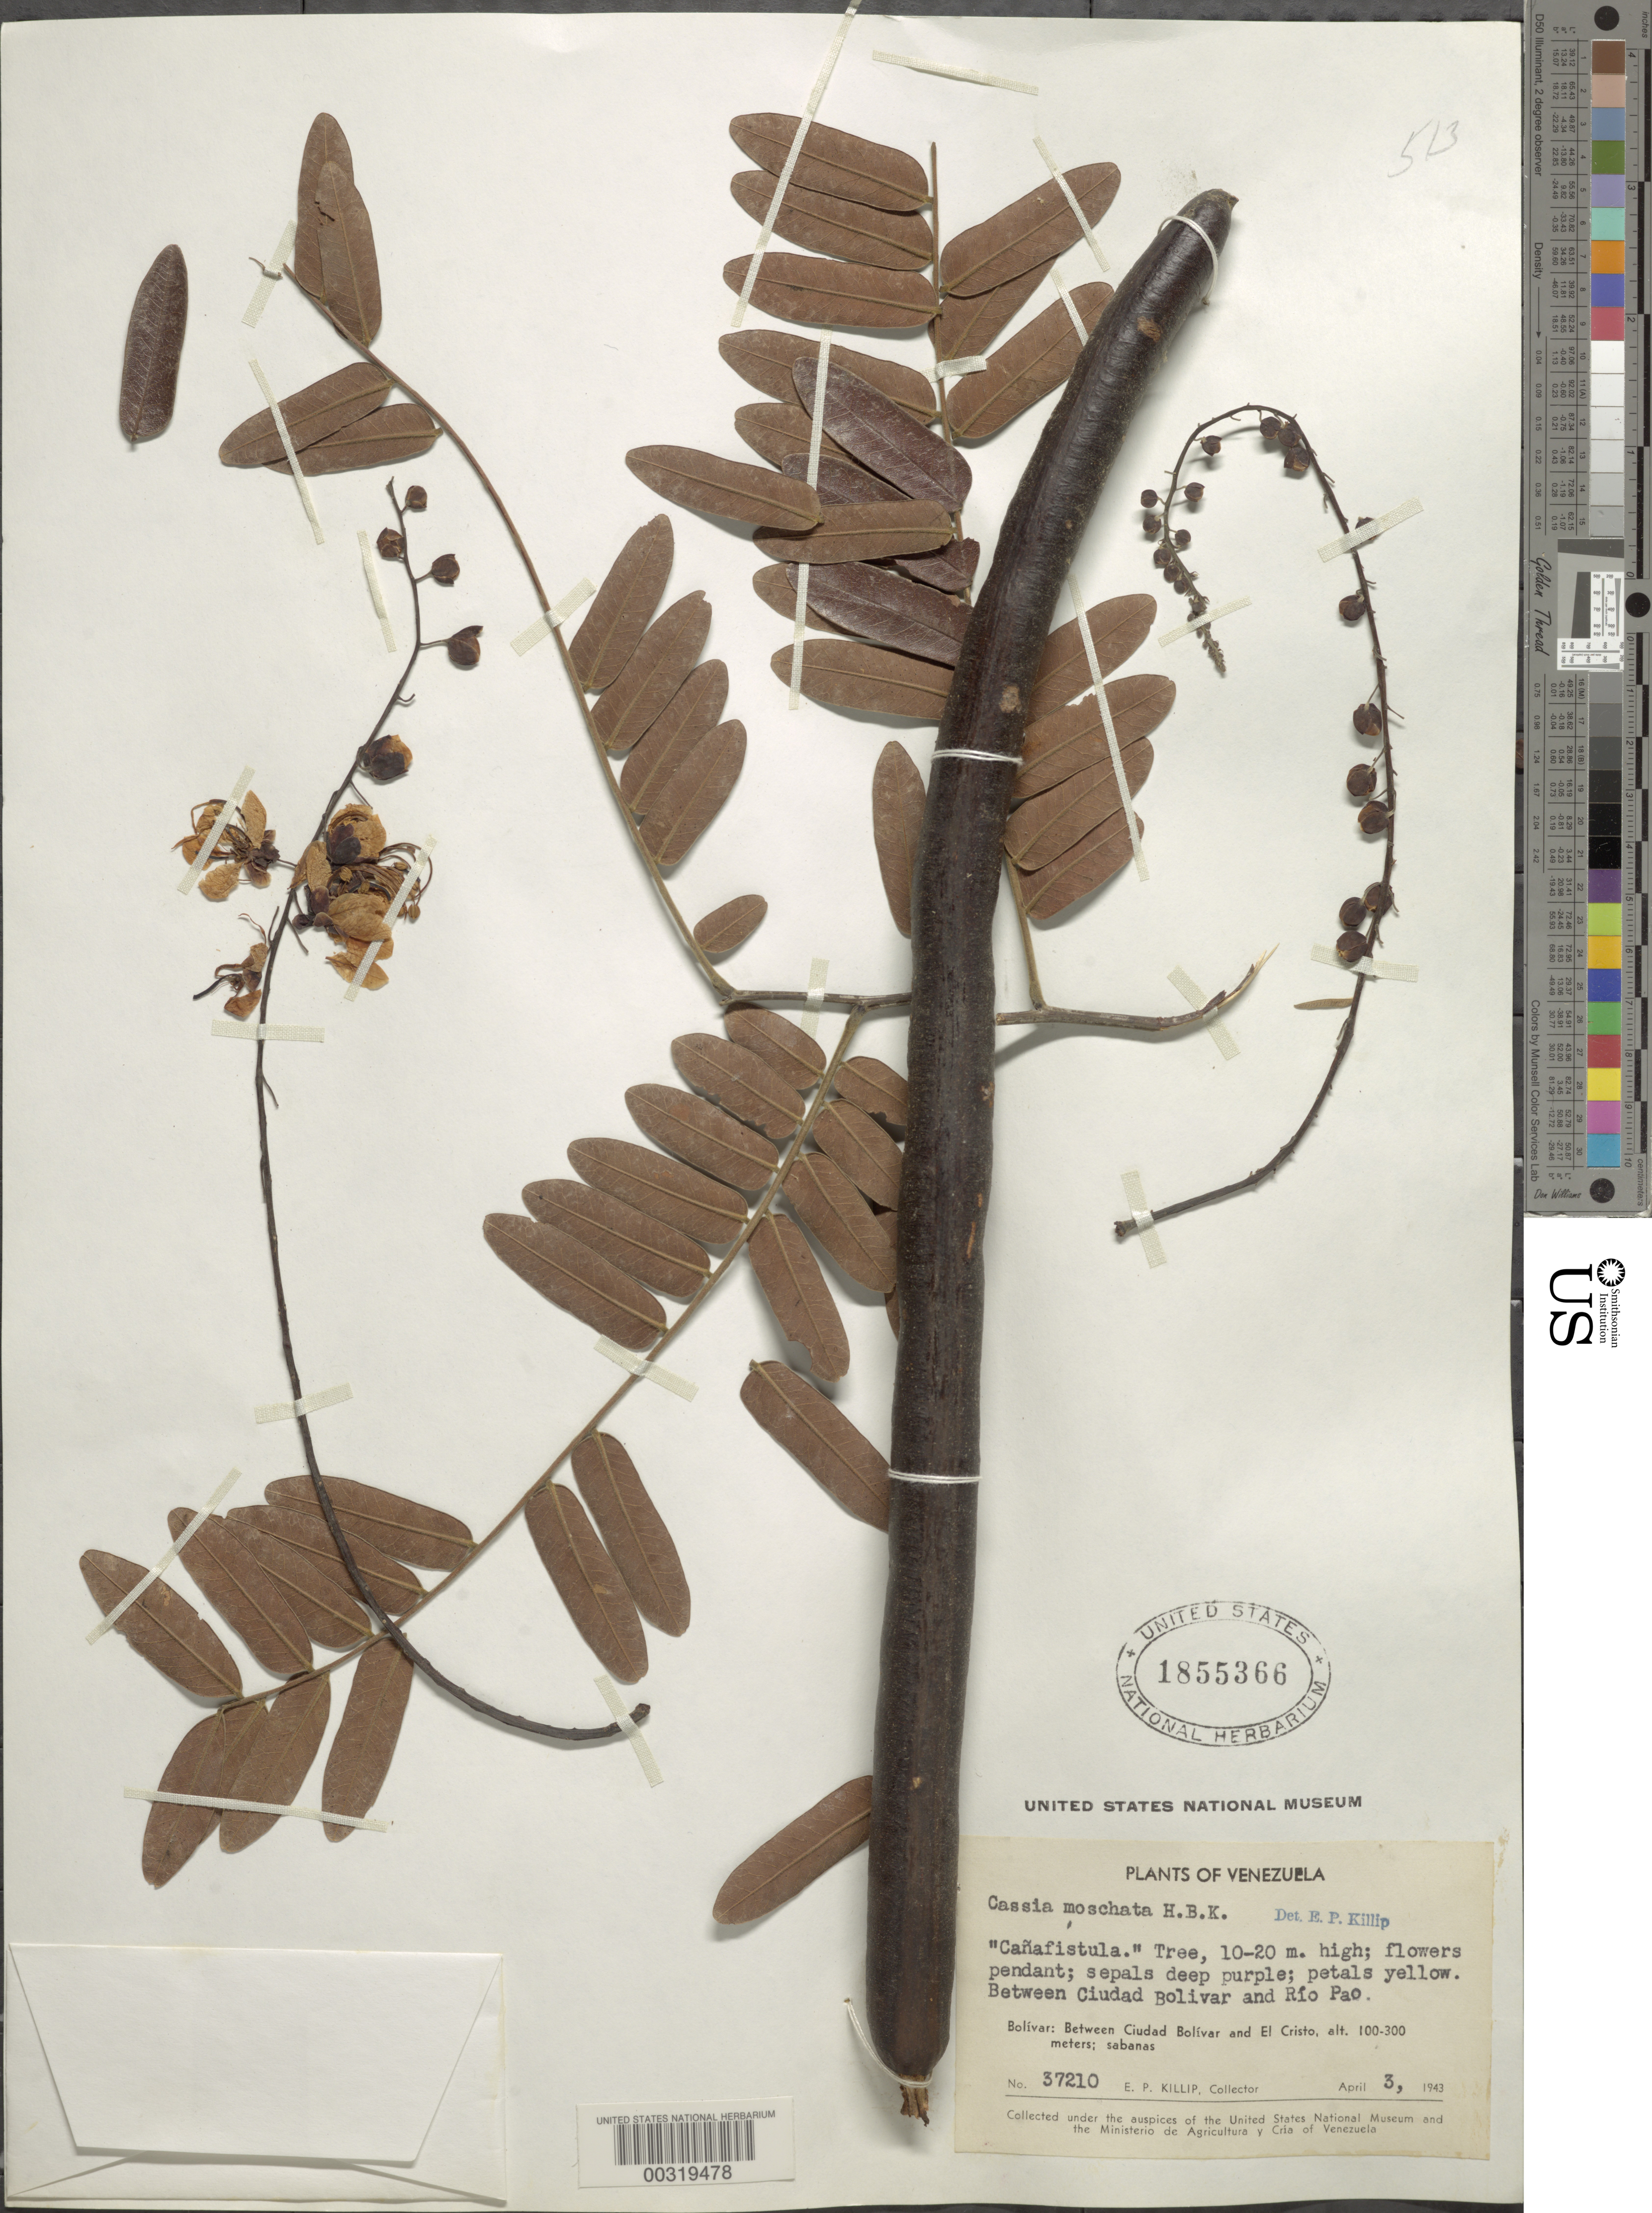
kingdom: Plantae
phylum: Tracheophyta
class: Magnoliopsida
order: Fabales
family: Fabaceae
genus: Cassia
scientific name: Cassia moschata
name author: Kunth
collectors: E. P. Killip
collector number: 37210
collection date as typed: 03 Apr 1943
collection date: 1943-04-03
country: Venezuela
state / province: Bolivar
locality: Between ciudad bolivar and rio pao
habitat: Savanna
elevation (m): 100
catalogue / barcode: US 1855366